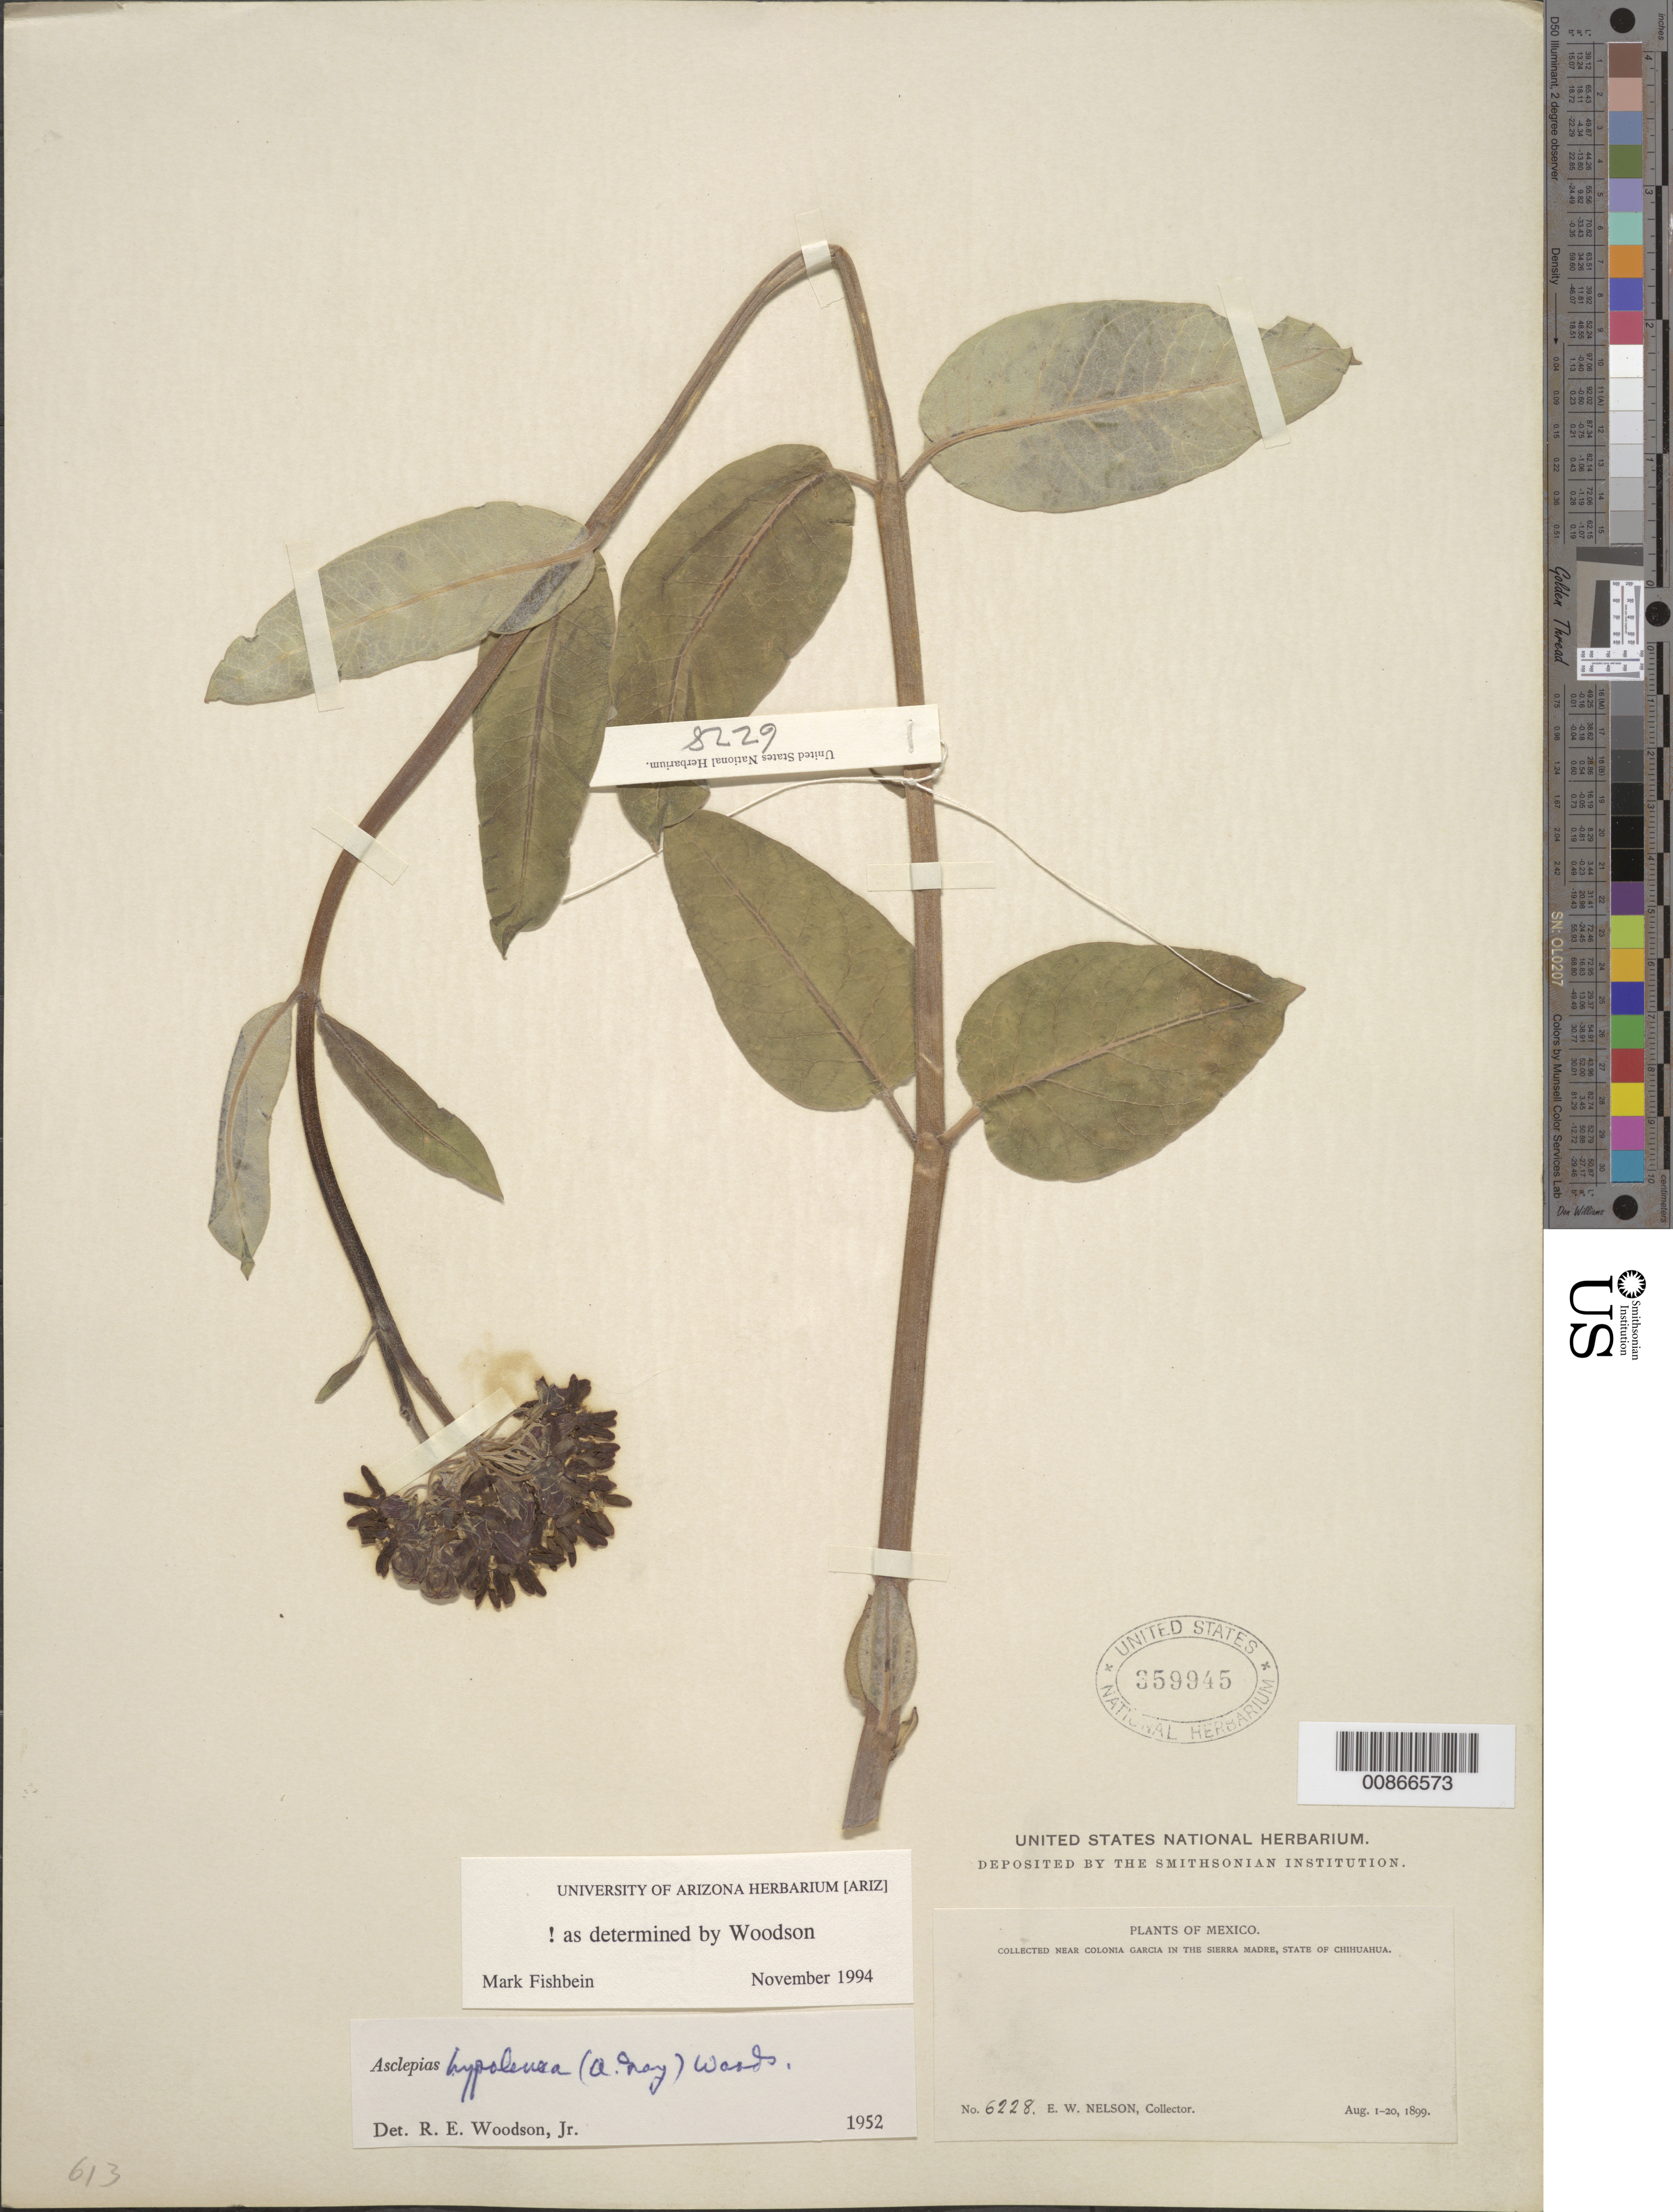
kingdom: Plantae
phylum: Tracheophyta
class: Magnoliopsida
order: Gentianales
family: Apocynaceae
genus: Asclepias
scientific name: Asclepias hypoleuca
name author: (A. Gray) Woodson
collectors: E. W. Nelson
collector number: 6228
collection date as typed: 01 Aug 1899 to 20 Aug 1899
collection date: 1899-08-01/1899-08-20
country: Mexico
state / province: Chihuahua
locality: Near Colonia García in the Sierra Madre, Chihuahua.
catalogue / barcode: US 359945